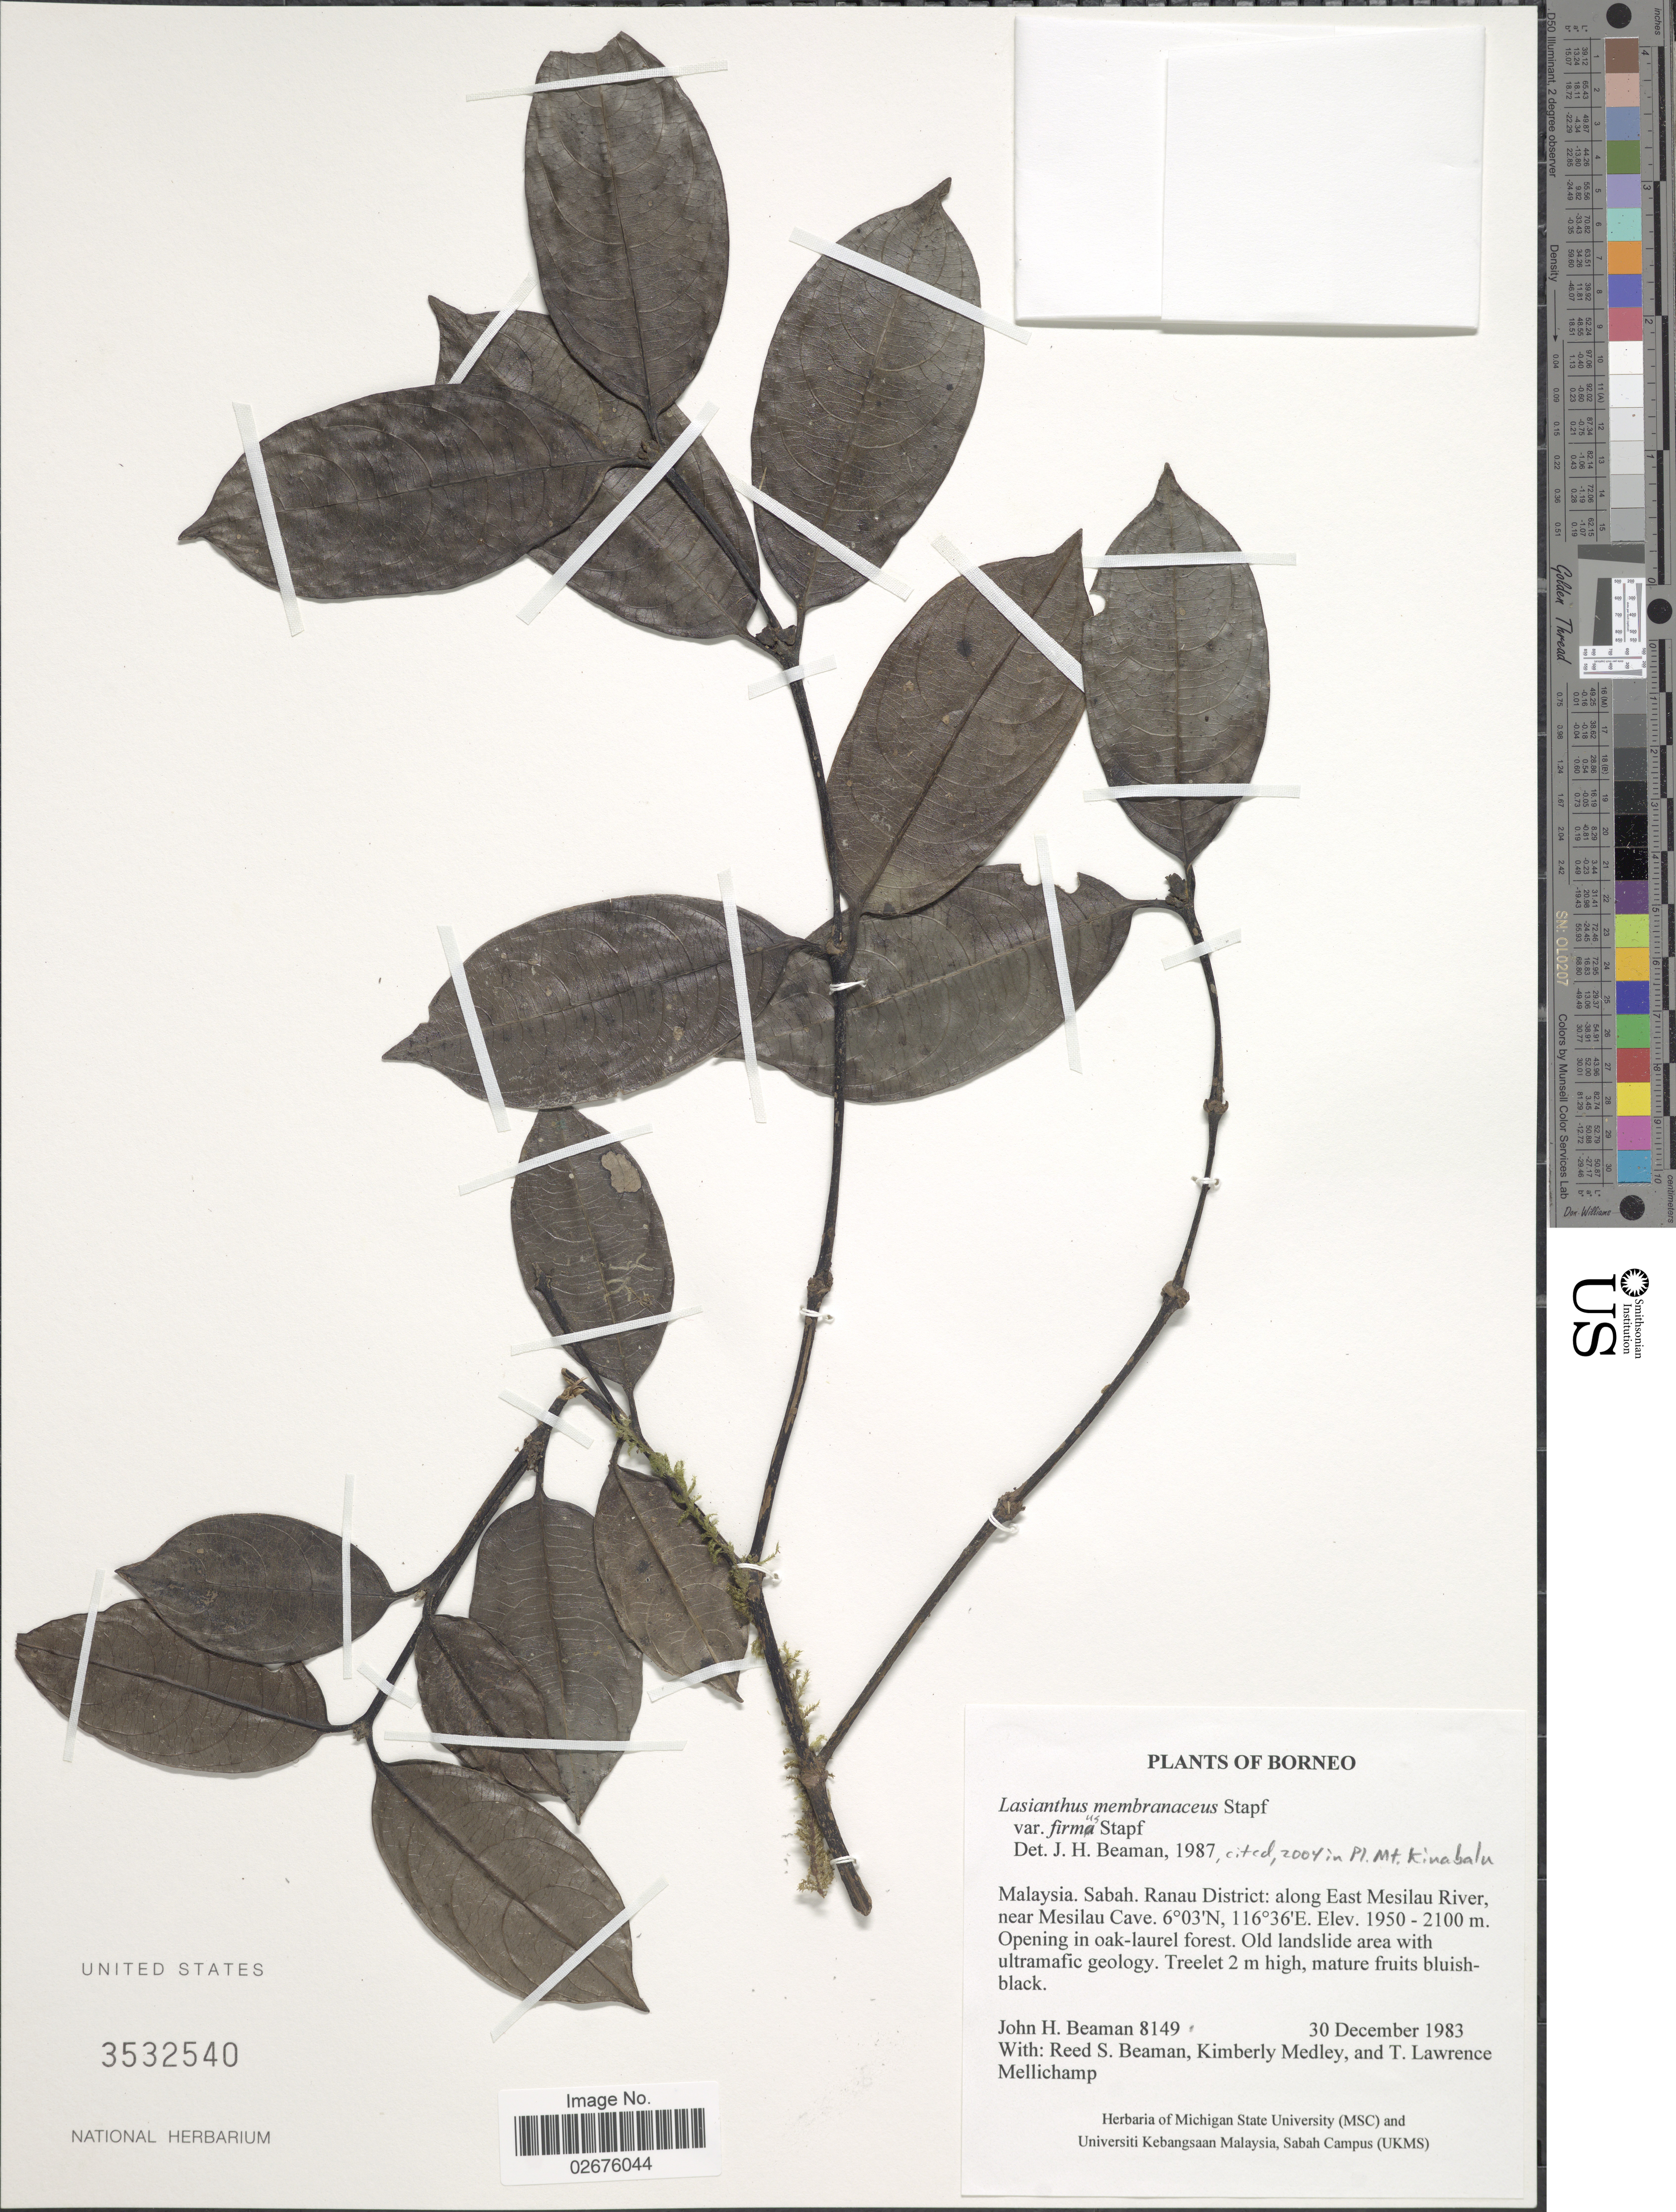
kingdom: Plantae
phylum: Tracheophyta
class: Magnoliopsida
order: Gentianales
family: Rubiaceae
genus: Lasianthus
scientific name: Lasianthus membranaceus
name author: Stapf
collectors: J. H. Beaman, R. S. Beaman, K. Medley & T. L. Mellichamp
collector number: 8149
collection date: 1983-12-30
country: Malaysia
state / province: Sabah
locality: Borneo. Ranau District: along East Mesilau River, near Mesilau Cave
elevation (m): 1950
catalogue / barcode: US 3532540